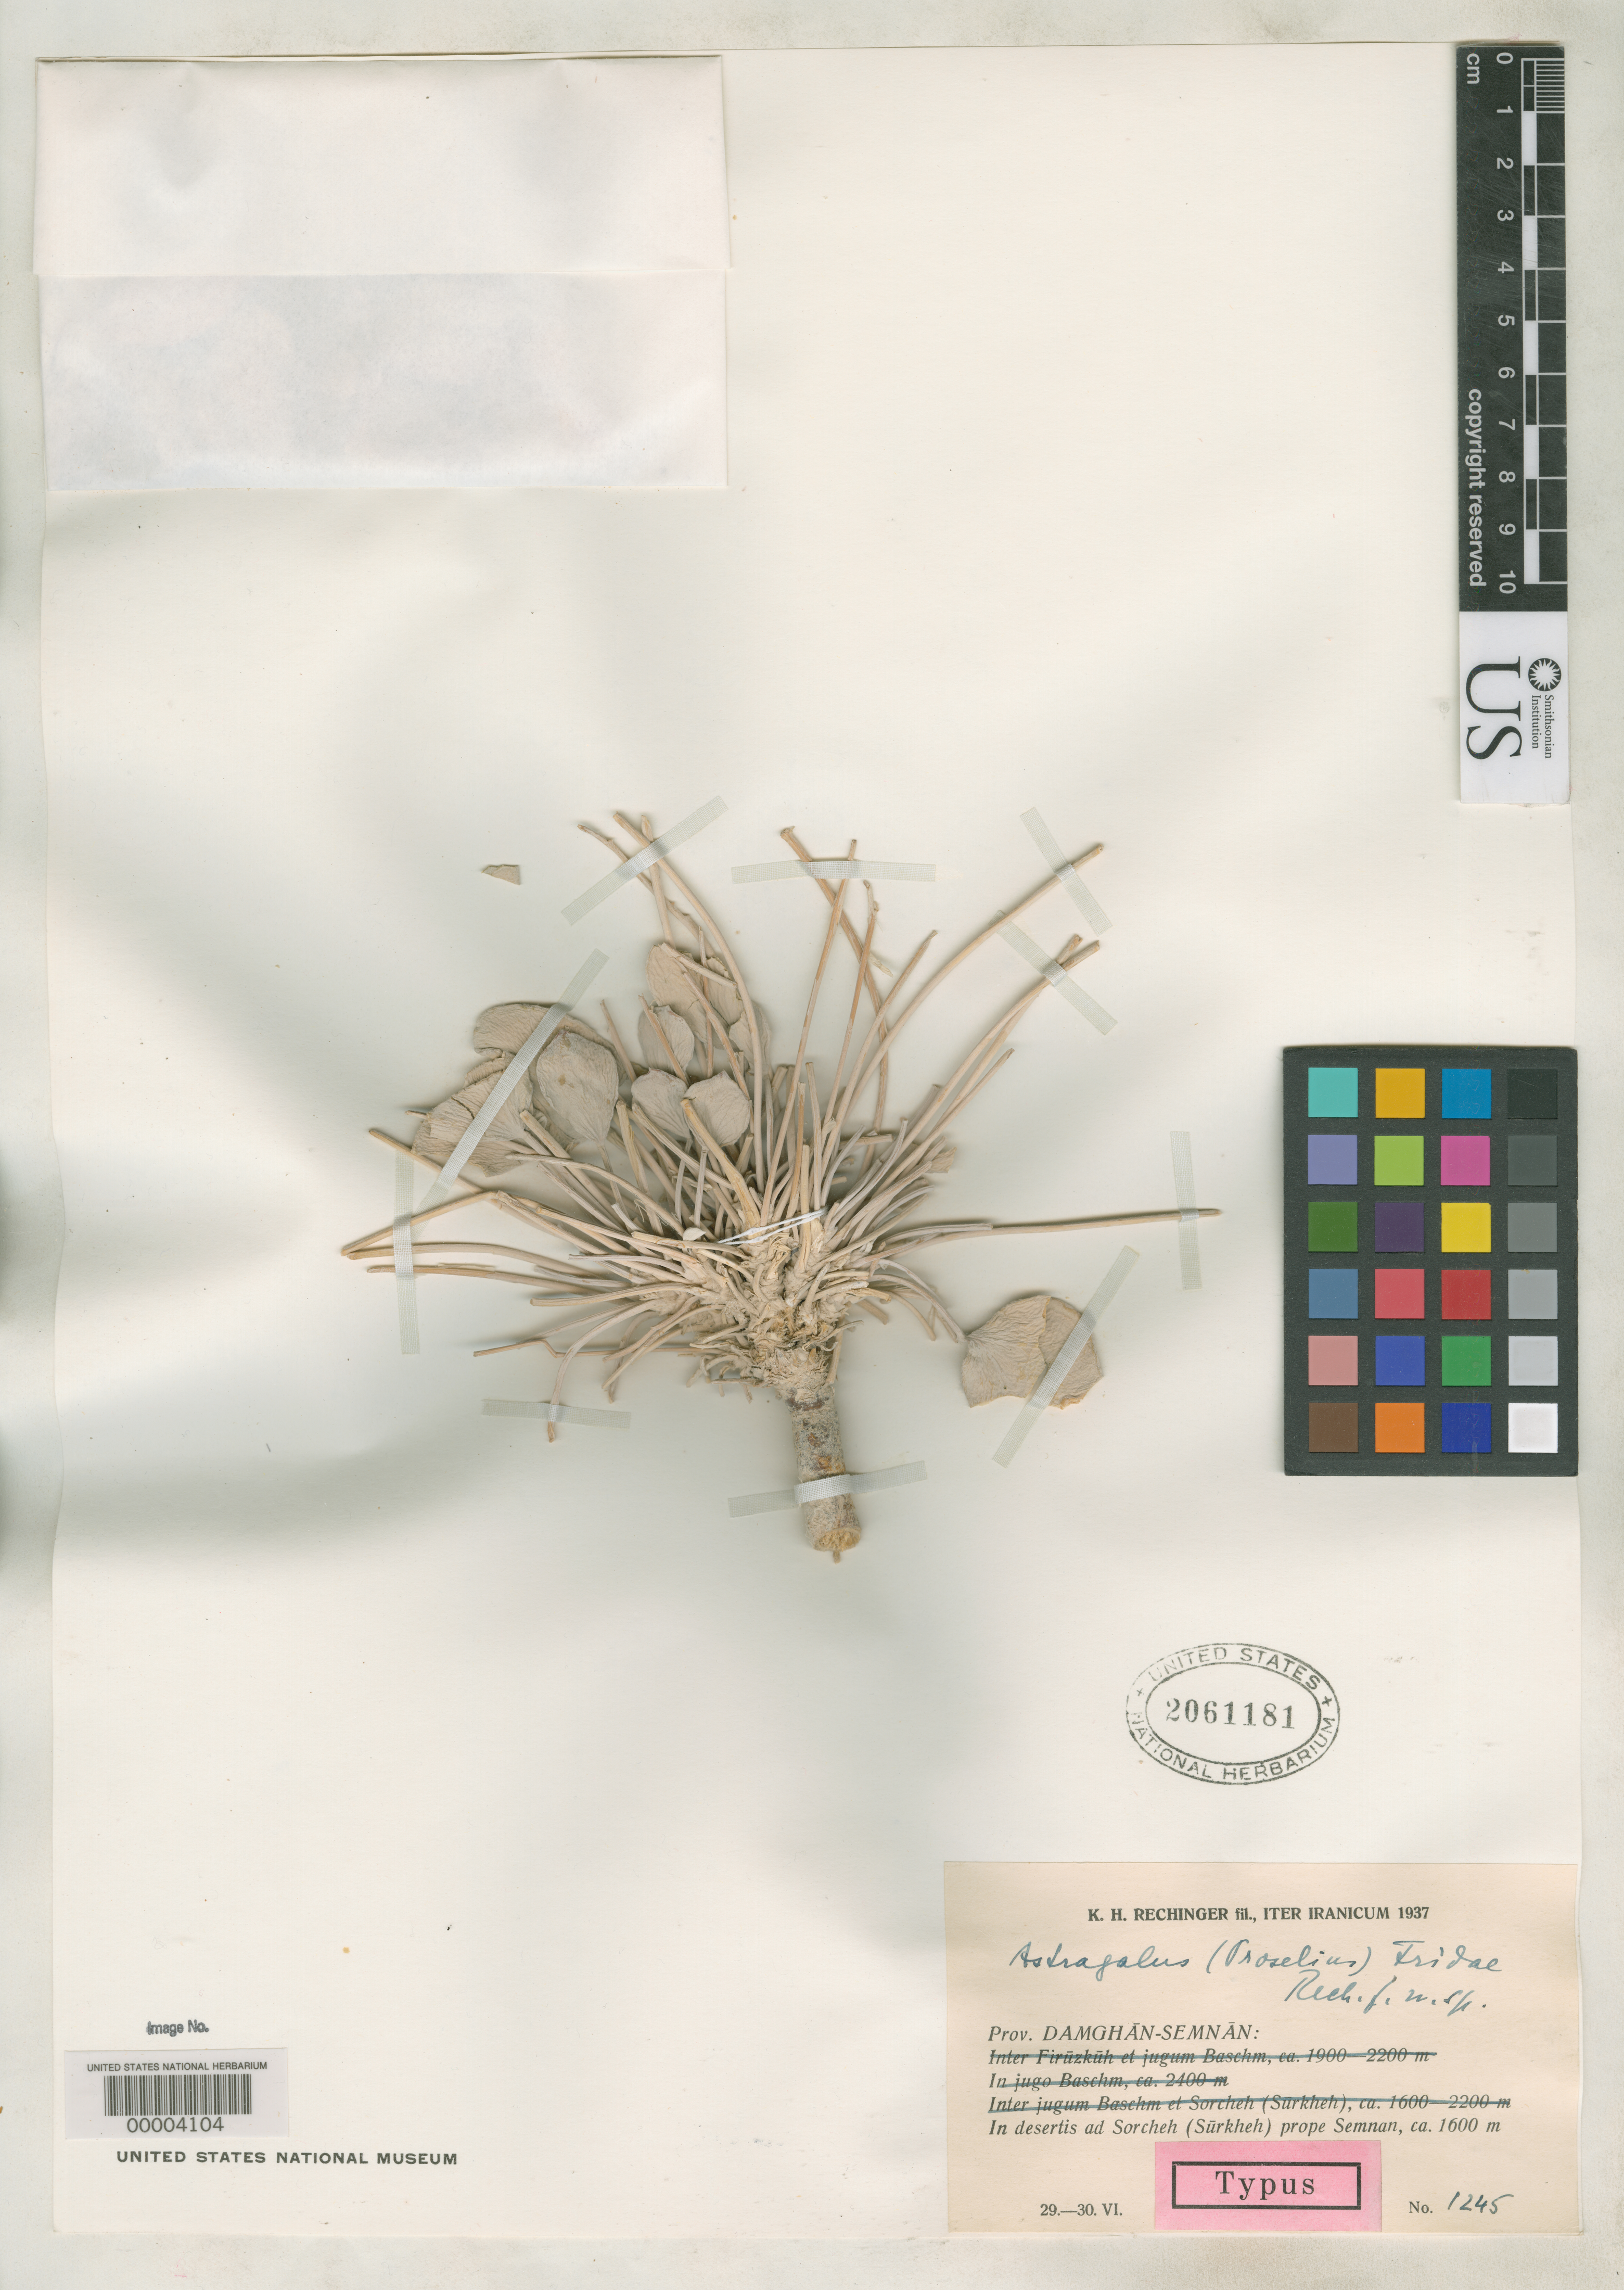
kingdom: Plantae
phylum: Tracheophyta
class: Magnoliopsida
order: Fabales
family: Fabaceae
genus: Astragalus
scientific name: Astragalus fridae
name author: Rech. f.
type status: Isotype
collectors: K. H. Rechinger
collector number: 1245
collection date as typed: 29 Jun 1937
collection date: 1937-06-29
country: Iran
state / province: Semnan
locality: Damghan-Semnan.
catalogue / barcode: US 2061181